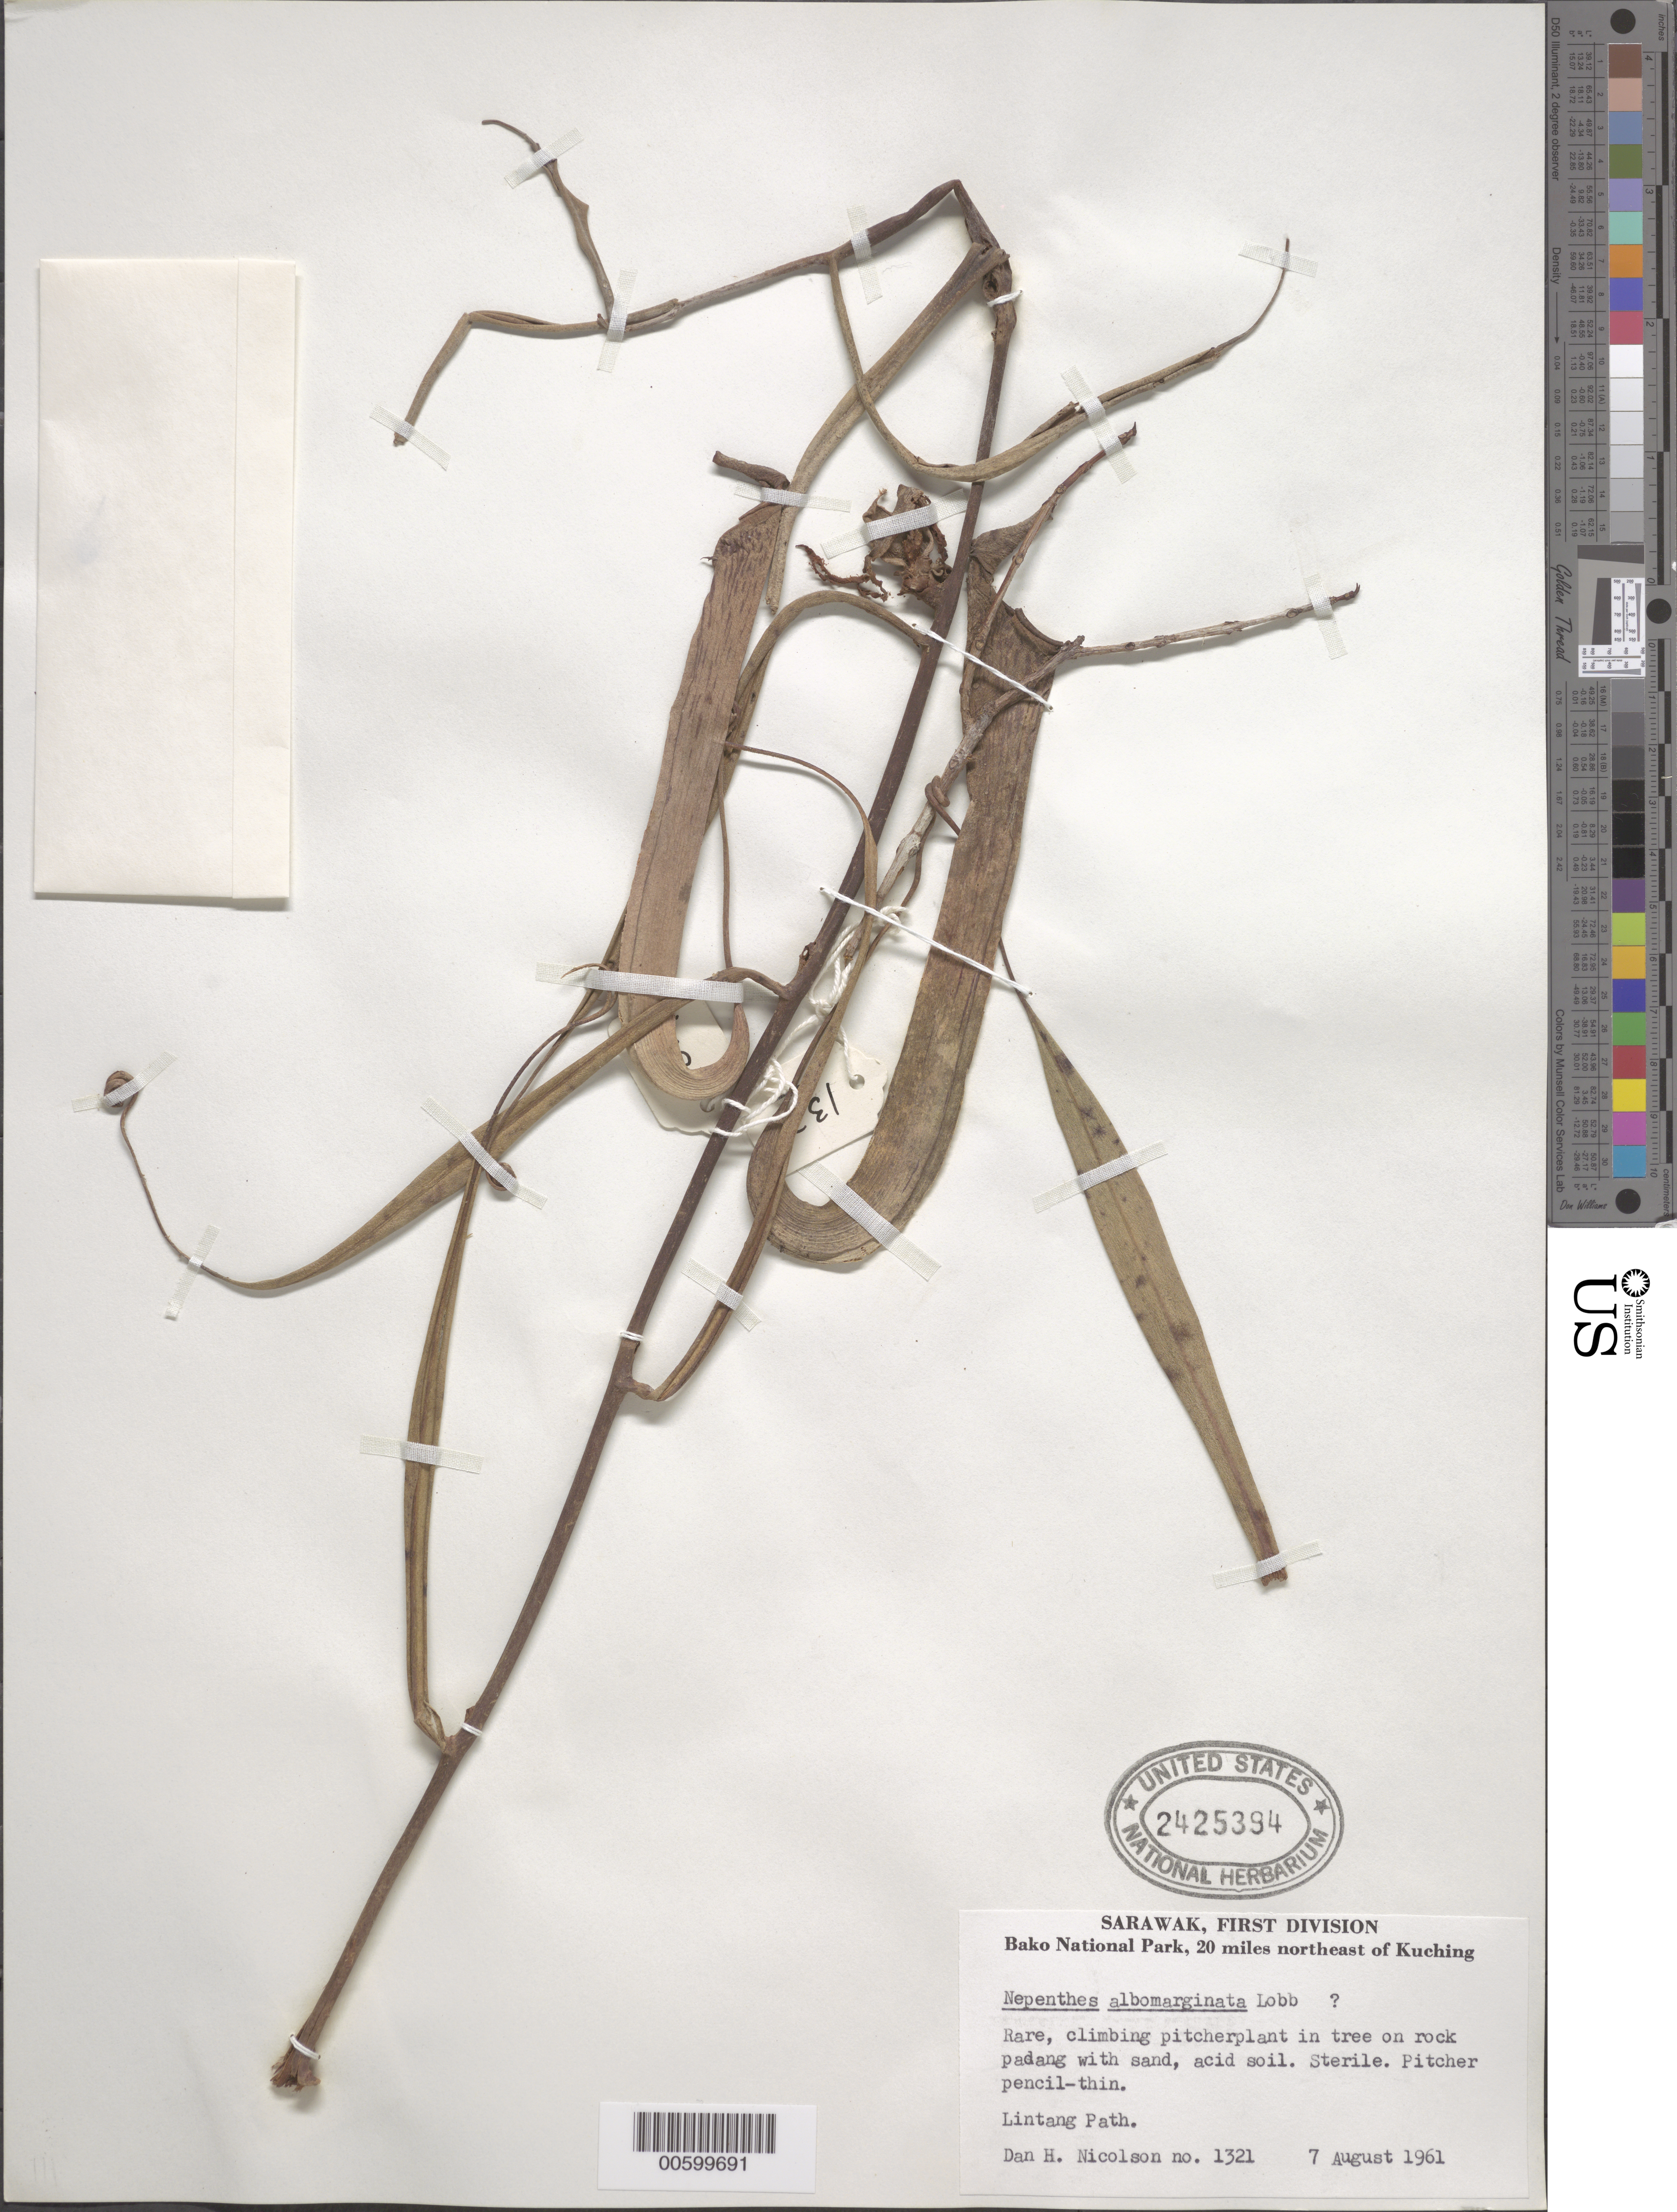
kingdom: Plantae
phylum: Tracheophyta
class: Magnoliopsida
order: Caryophyllales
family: Nepenthaceae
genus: Nepenthes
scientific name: Nepenthes albomarginata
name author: T. Lobb ex Lindl.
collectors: D. H. Nicolson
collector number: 1321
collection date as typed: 07 Aug 1961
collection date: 1961-08-07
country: Malaysia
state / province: Sarawak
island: Borneo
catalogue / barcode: US 2425394